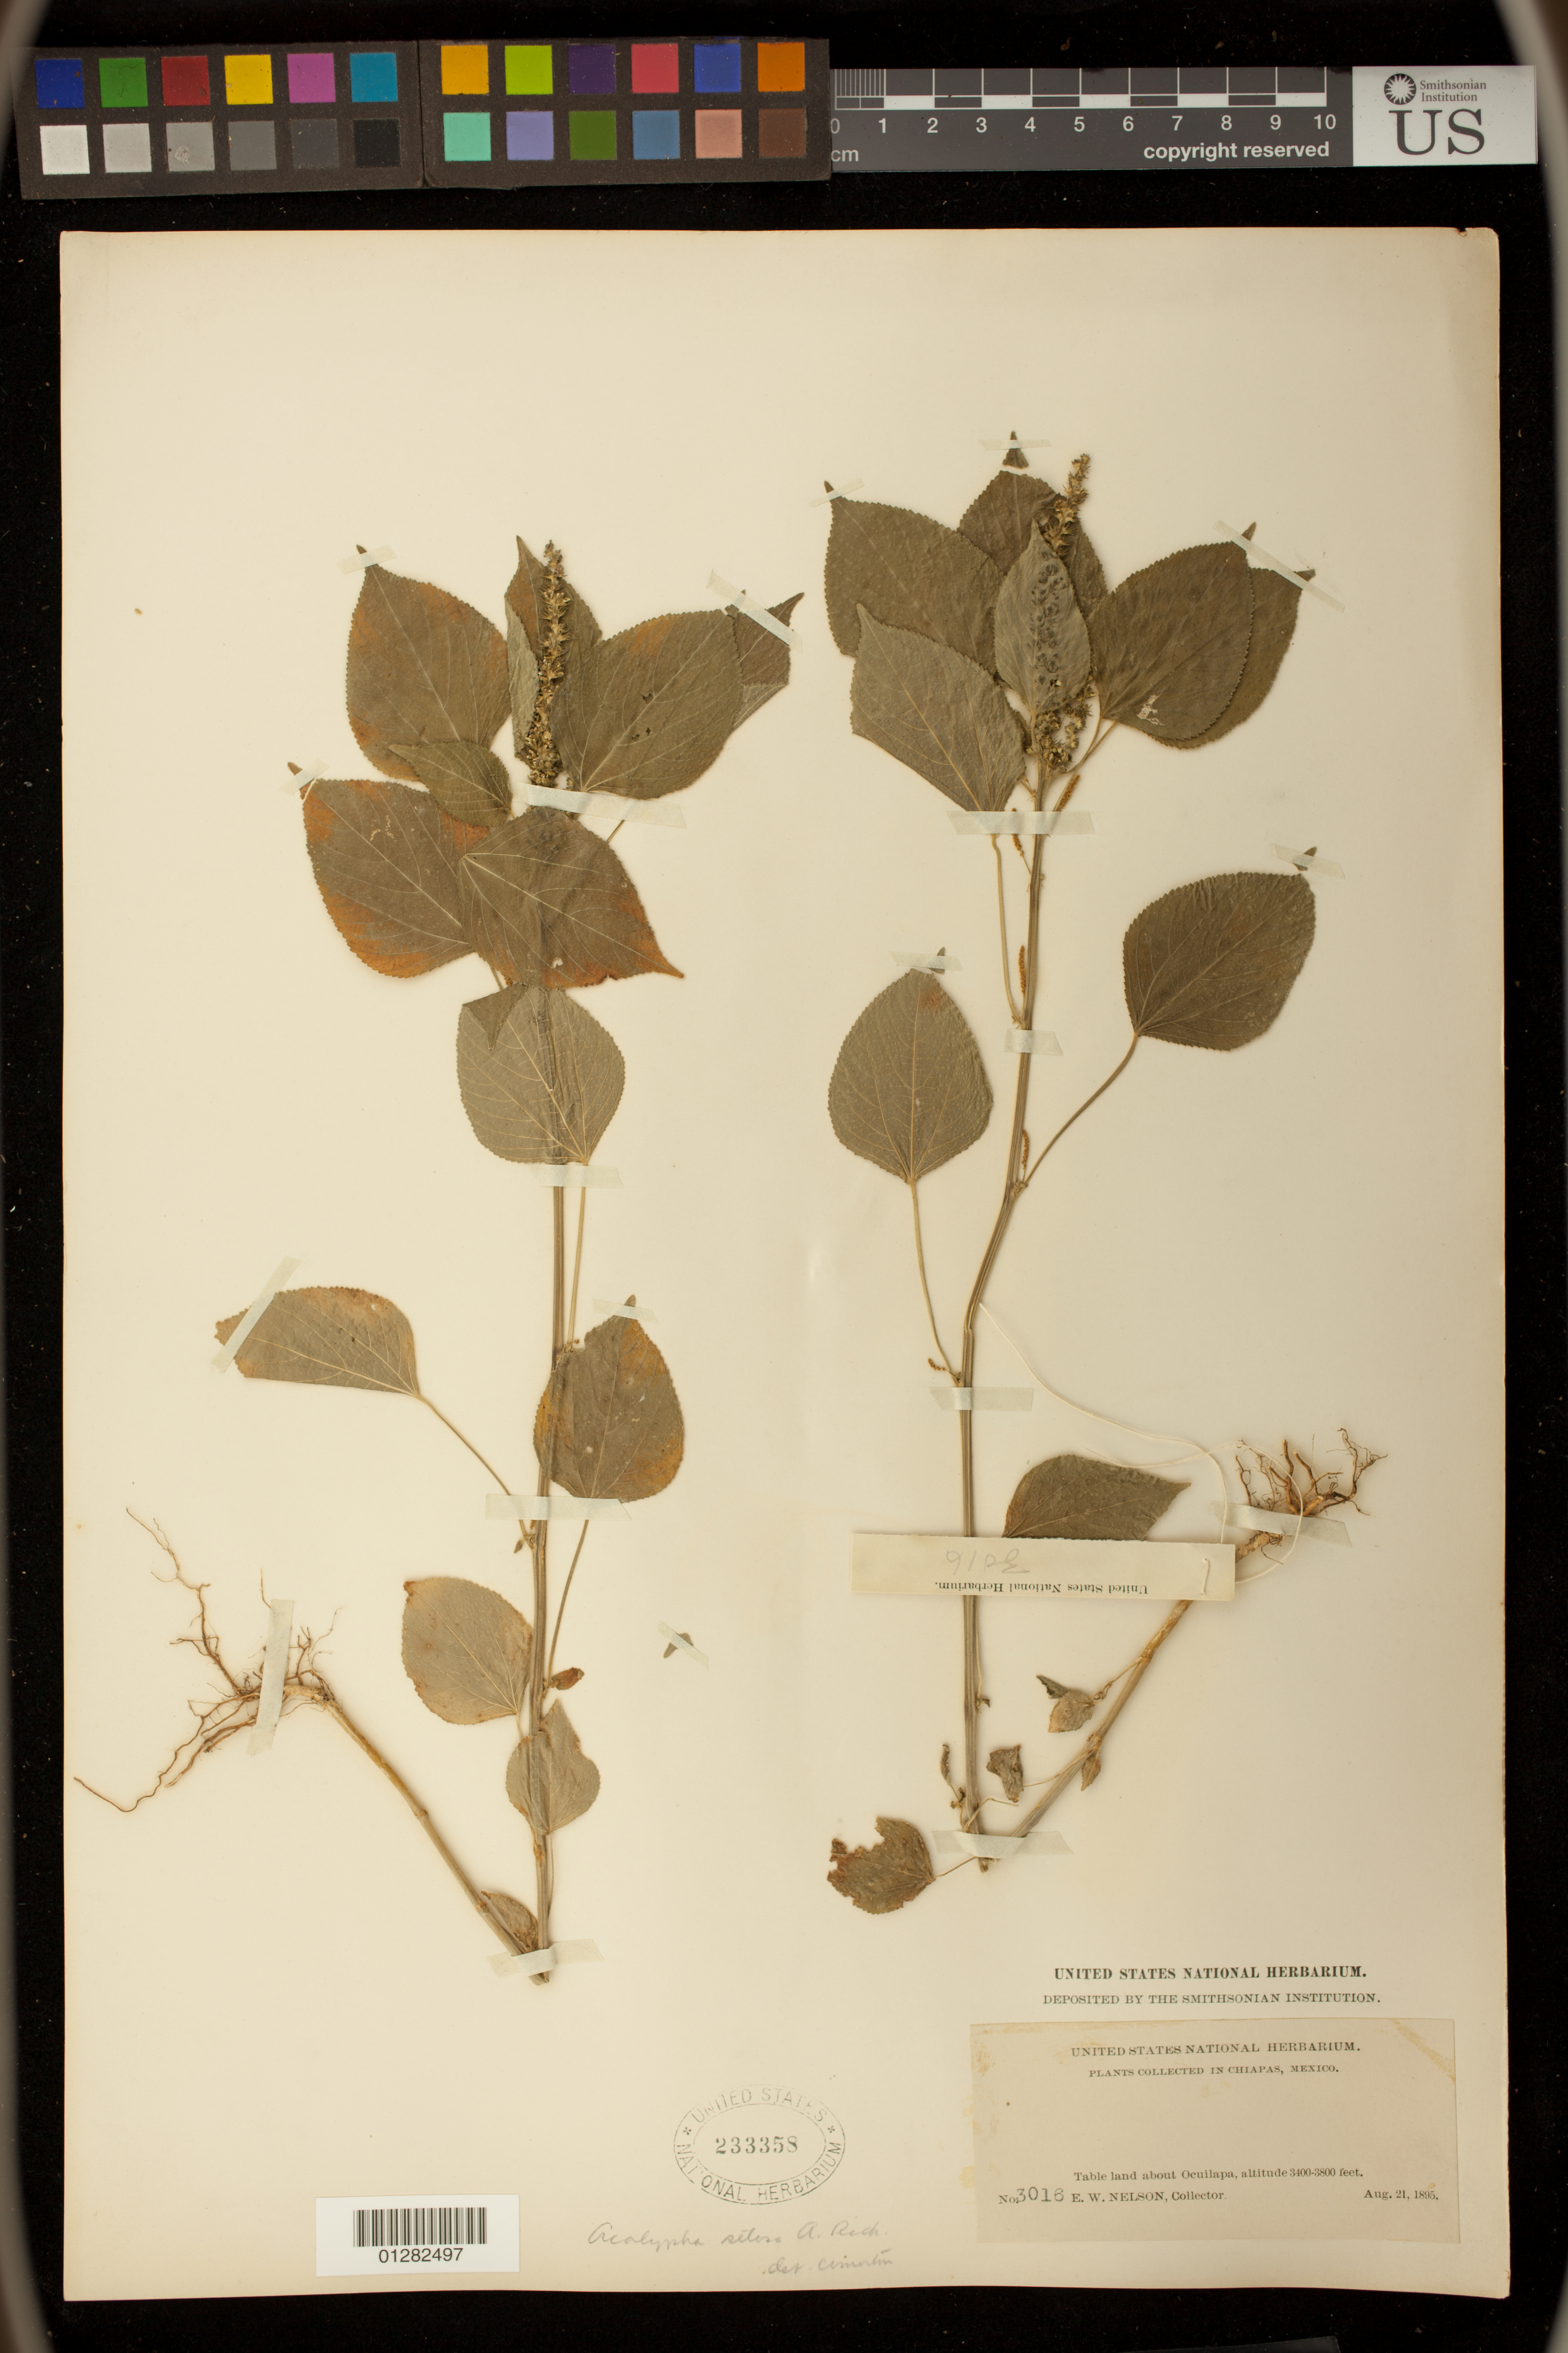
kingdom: Plantae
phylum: Tracheophyta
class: Magnoliopsida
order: Malpighiales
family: Euphorbiaceae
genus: Acalypha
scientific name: Acalypha setosa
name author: A. Rich.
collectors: S. S. White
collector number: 3016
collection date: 1895-08-21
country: Mexico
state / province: Chiapas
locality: Table land about Ocuilapa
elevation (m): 1036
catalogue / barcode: US 233358